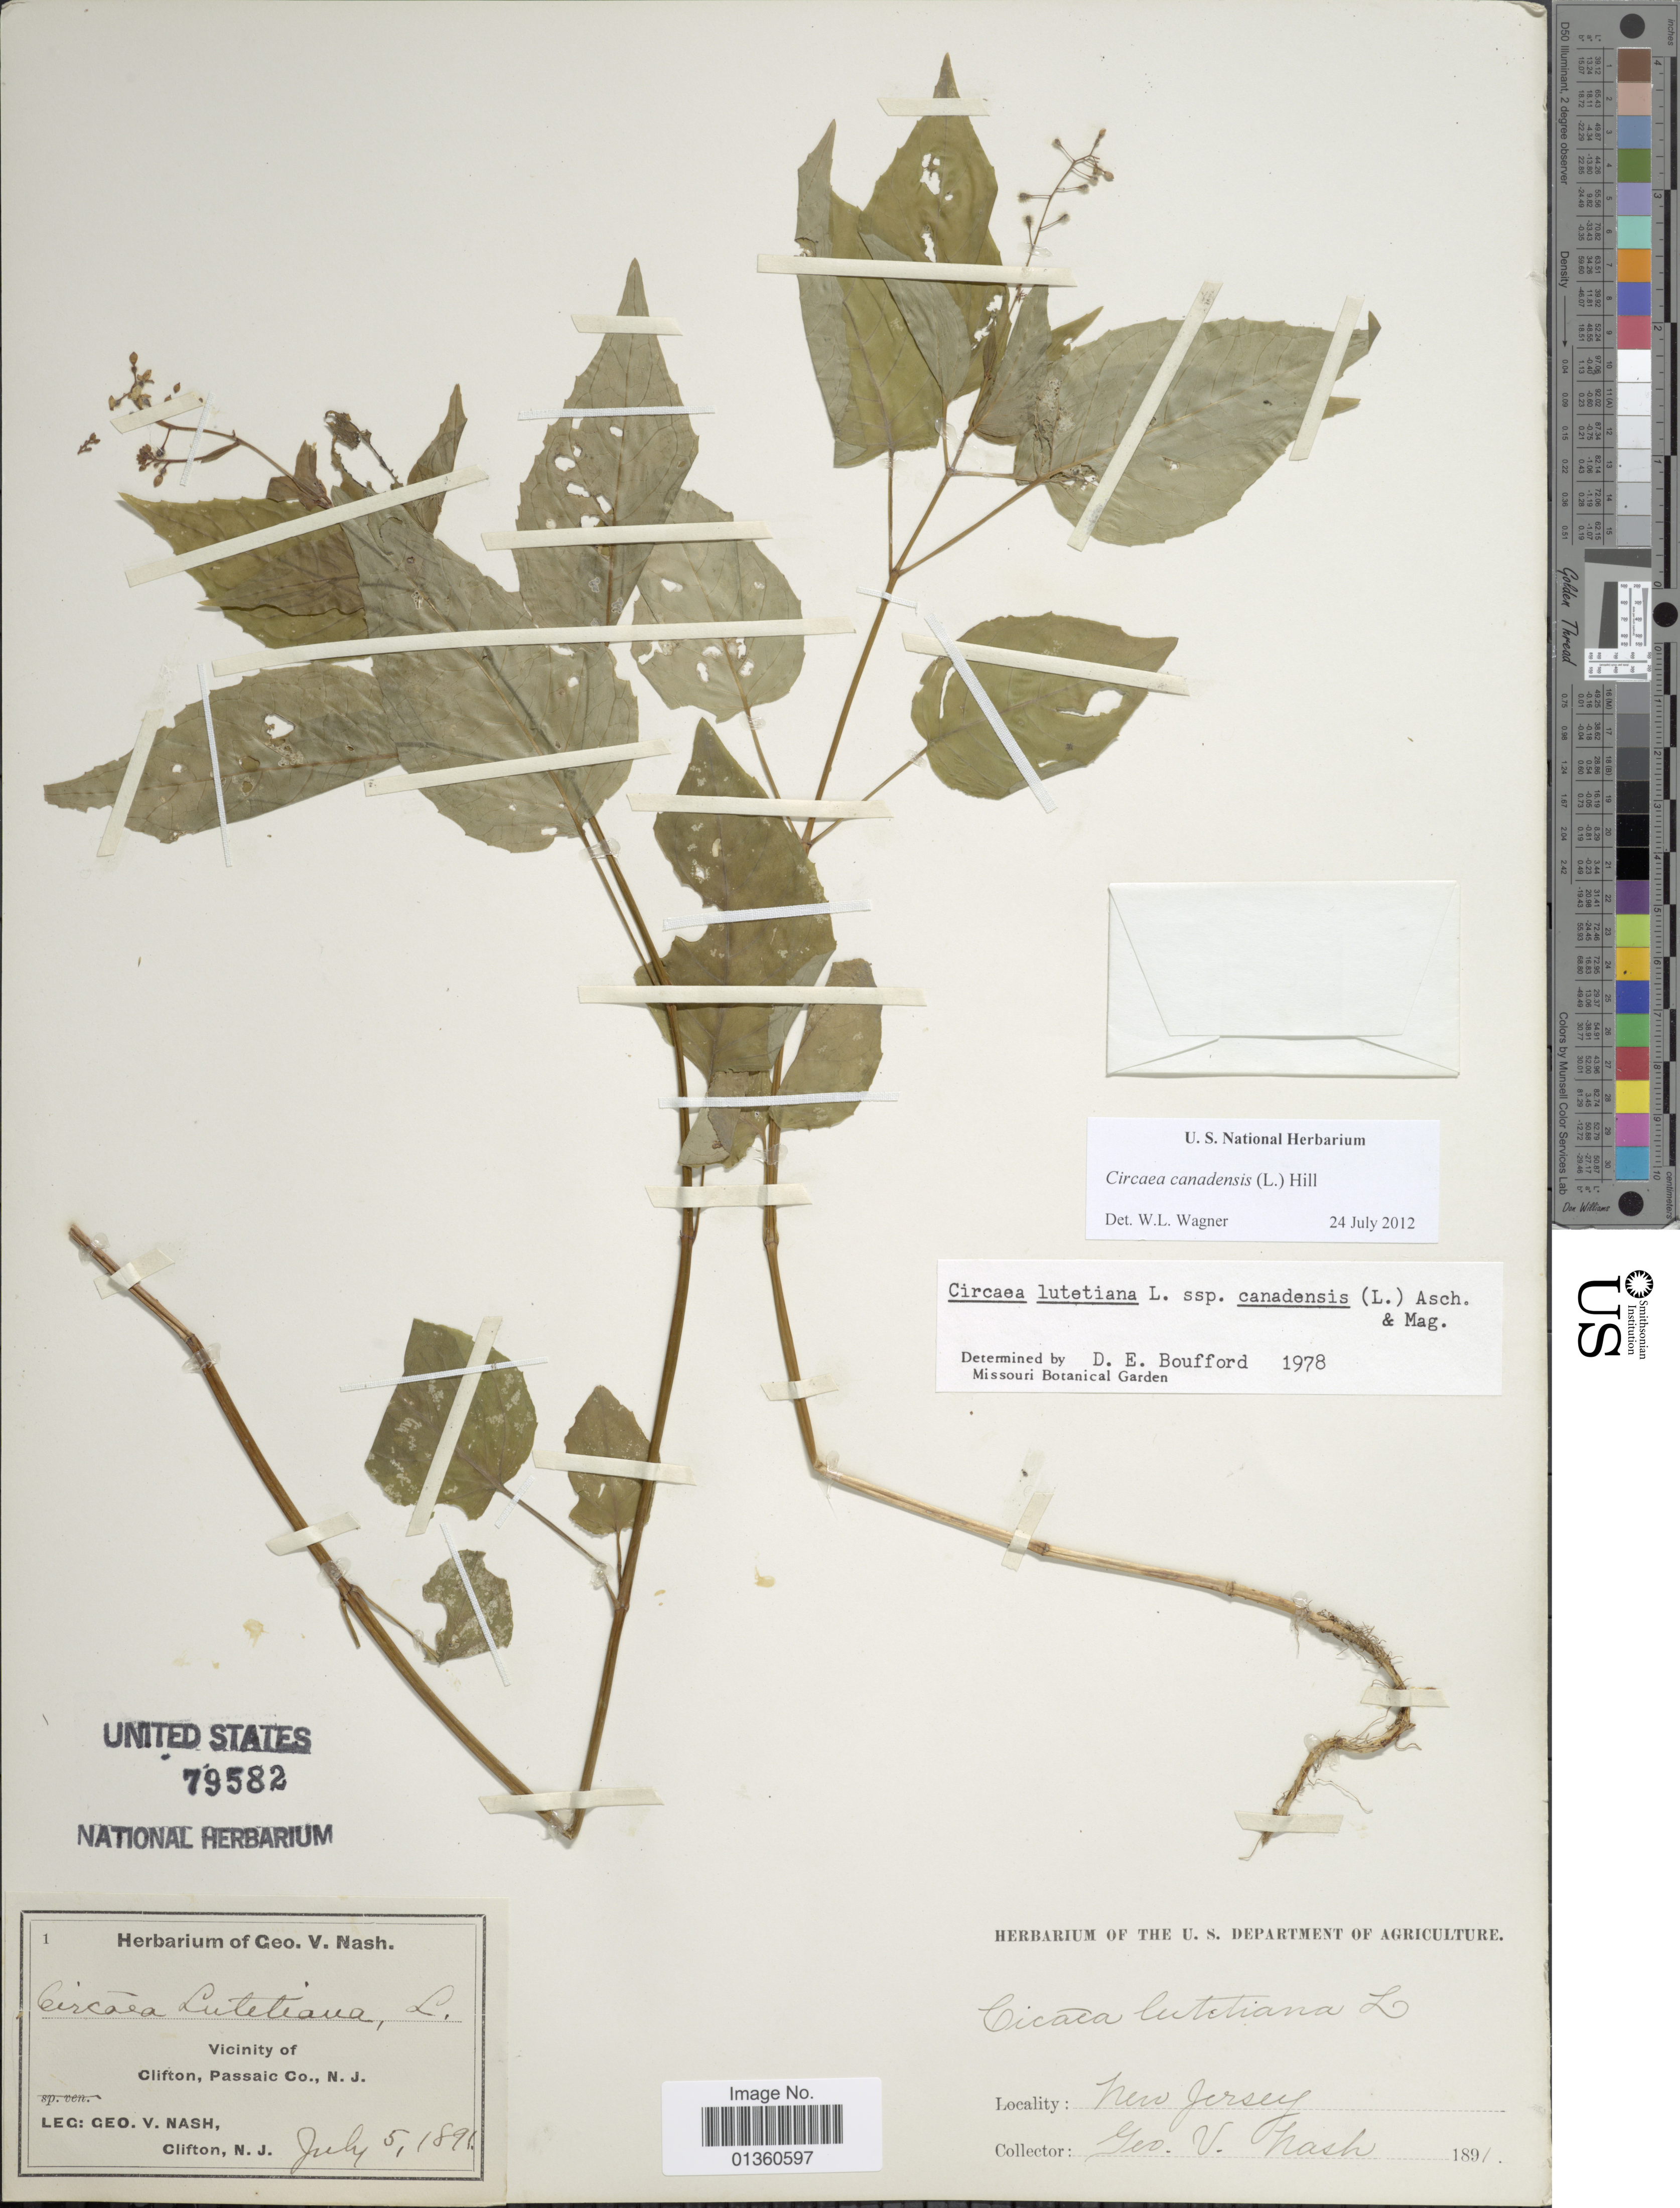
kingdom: Plantae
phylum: Tracheophyta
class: Magnoliopsida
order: Myrtales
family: Onagraceae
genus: Circaea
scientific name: Circaea canadensis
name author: (L.) Hill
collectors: G. V. Nash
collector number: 1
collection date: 1891-07-05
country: United States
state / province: New Jersey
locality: Vicinity of Clifton, Passaic Co., N.J.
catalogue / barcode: US 79582